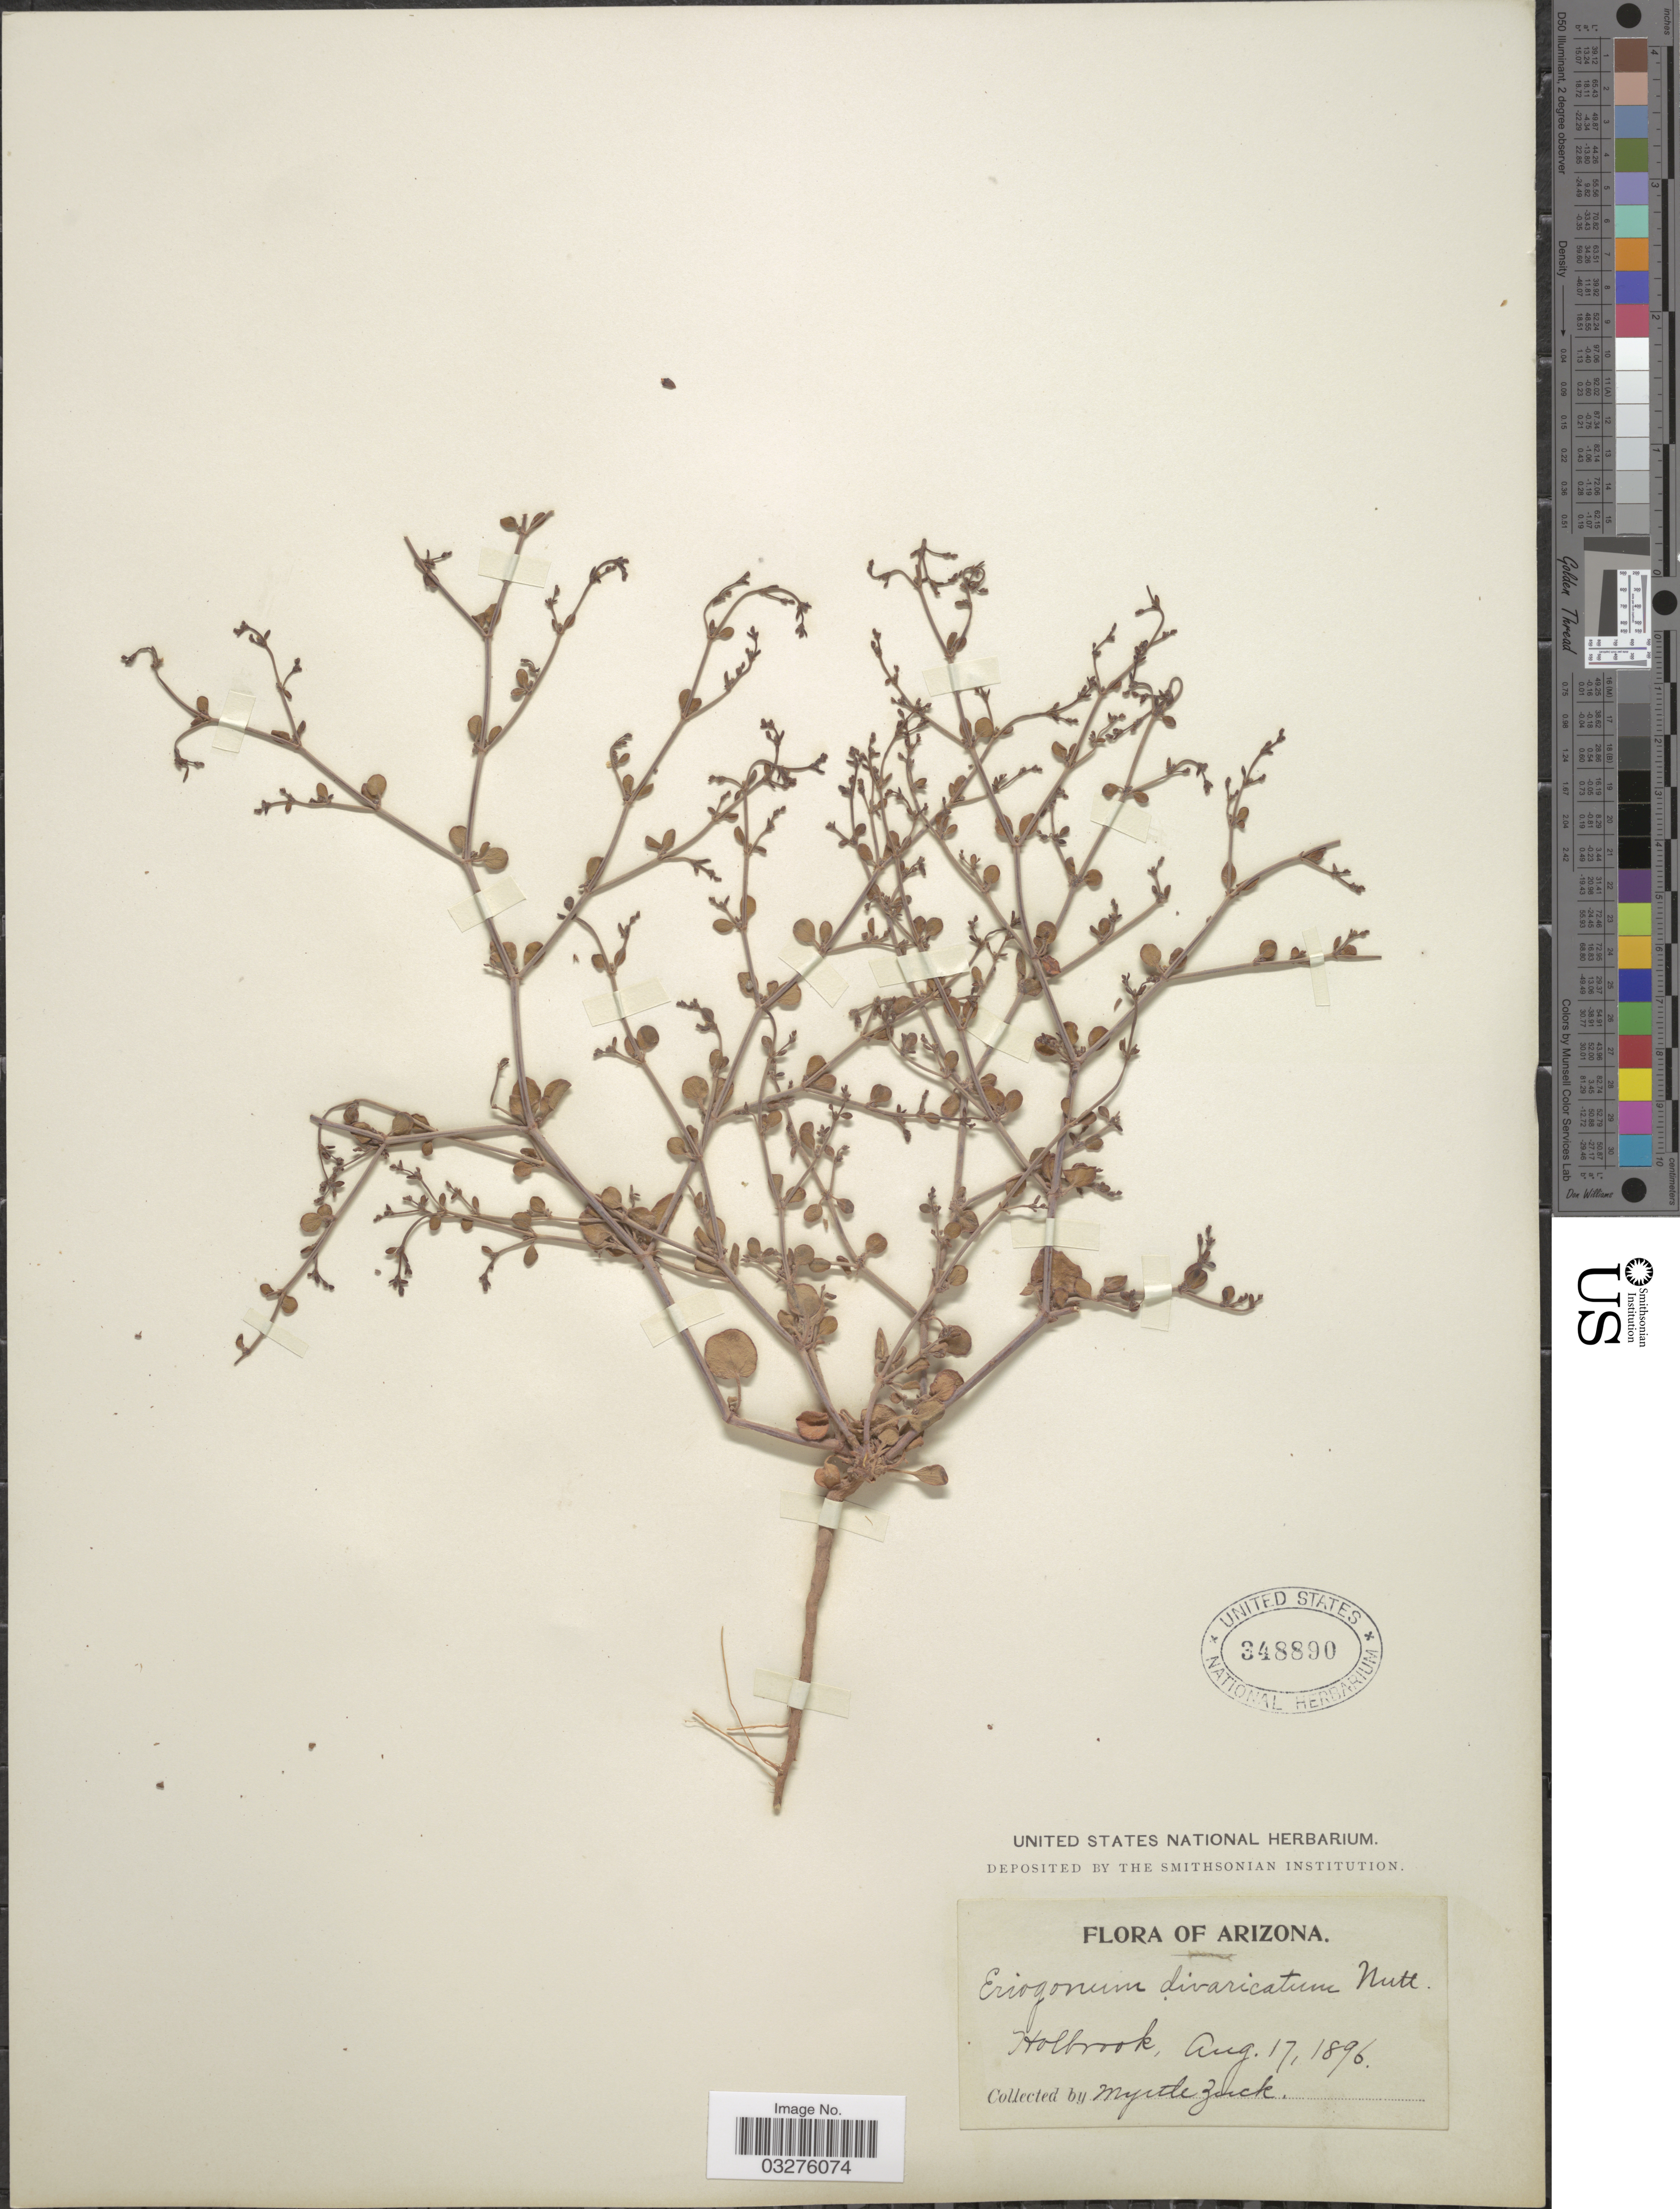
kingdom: Plantae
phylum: Tracheophyta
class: Magnoliopsida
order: Caryophyllales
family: Polygonaceae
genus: Eriogonum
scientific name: Eriogonum divaricatum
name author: Hook.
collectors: M. Zuck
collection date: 1896-08-17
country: United States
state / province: Arizona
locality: Holbrook.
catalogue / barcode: US 348890